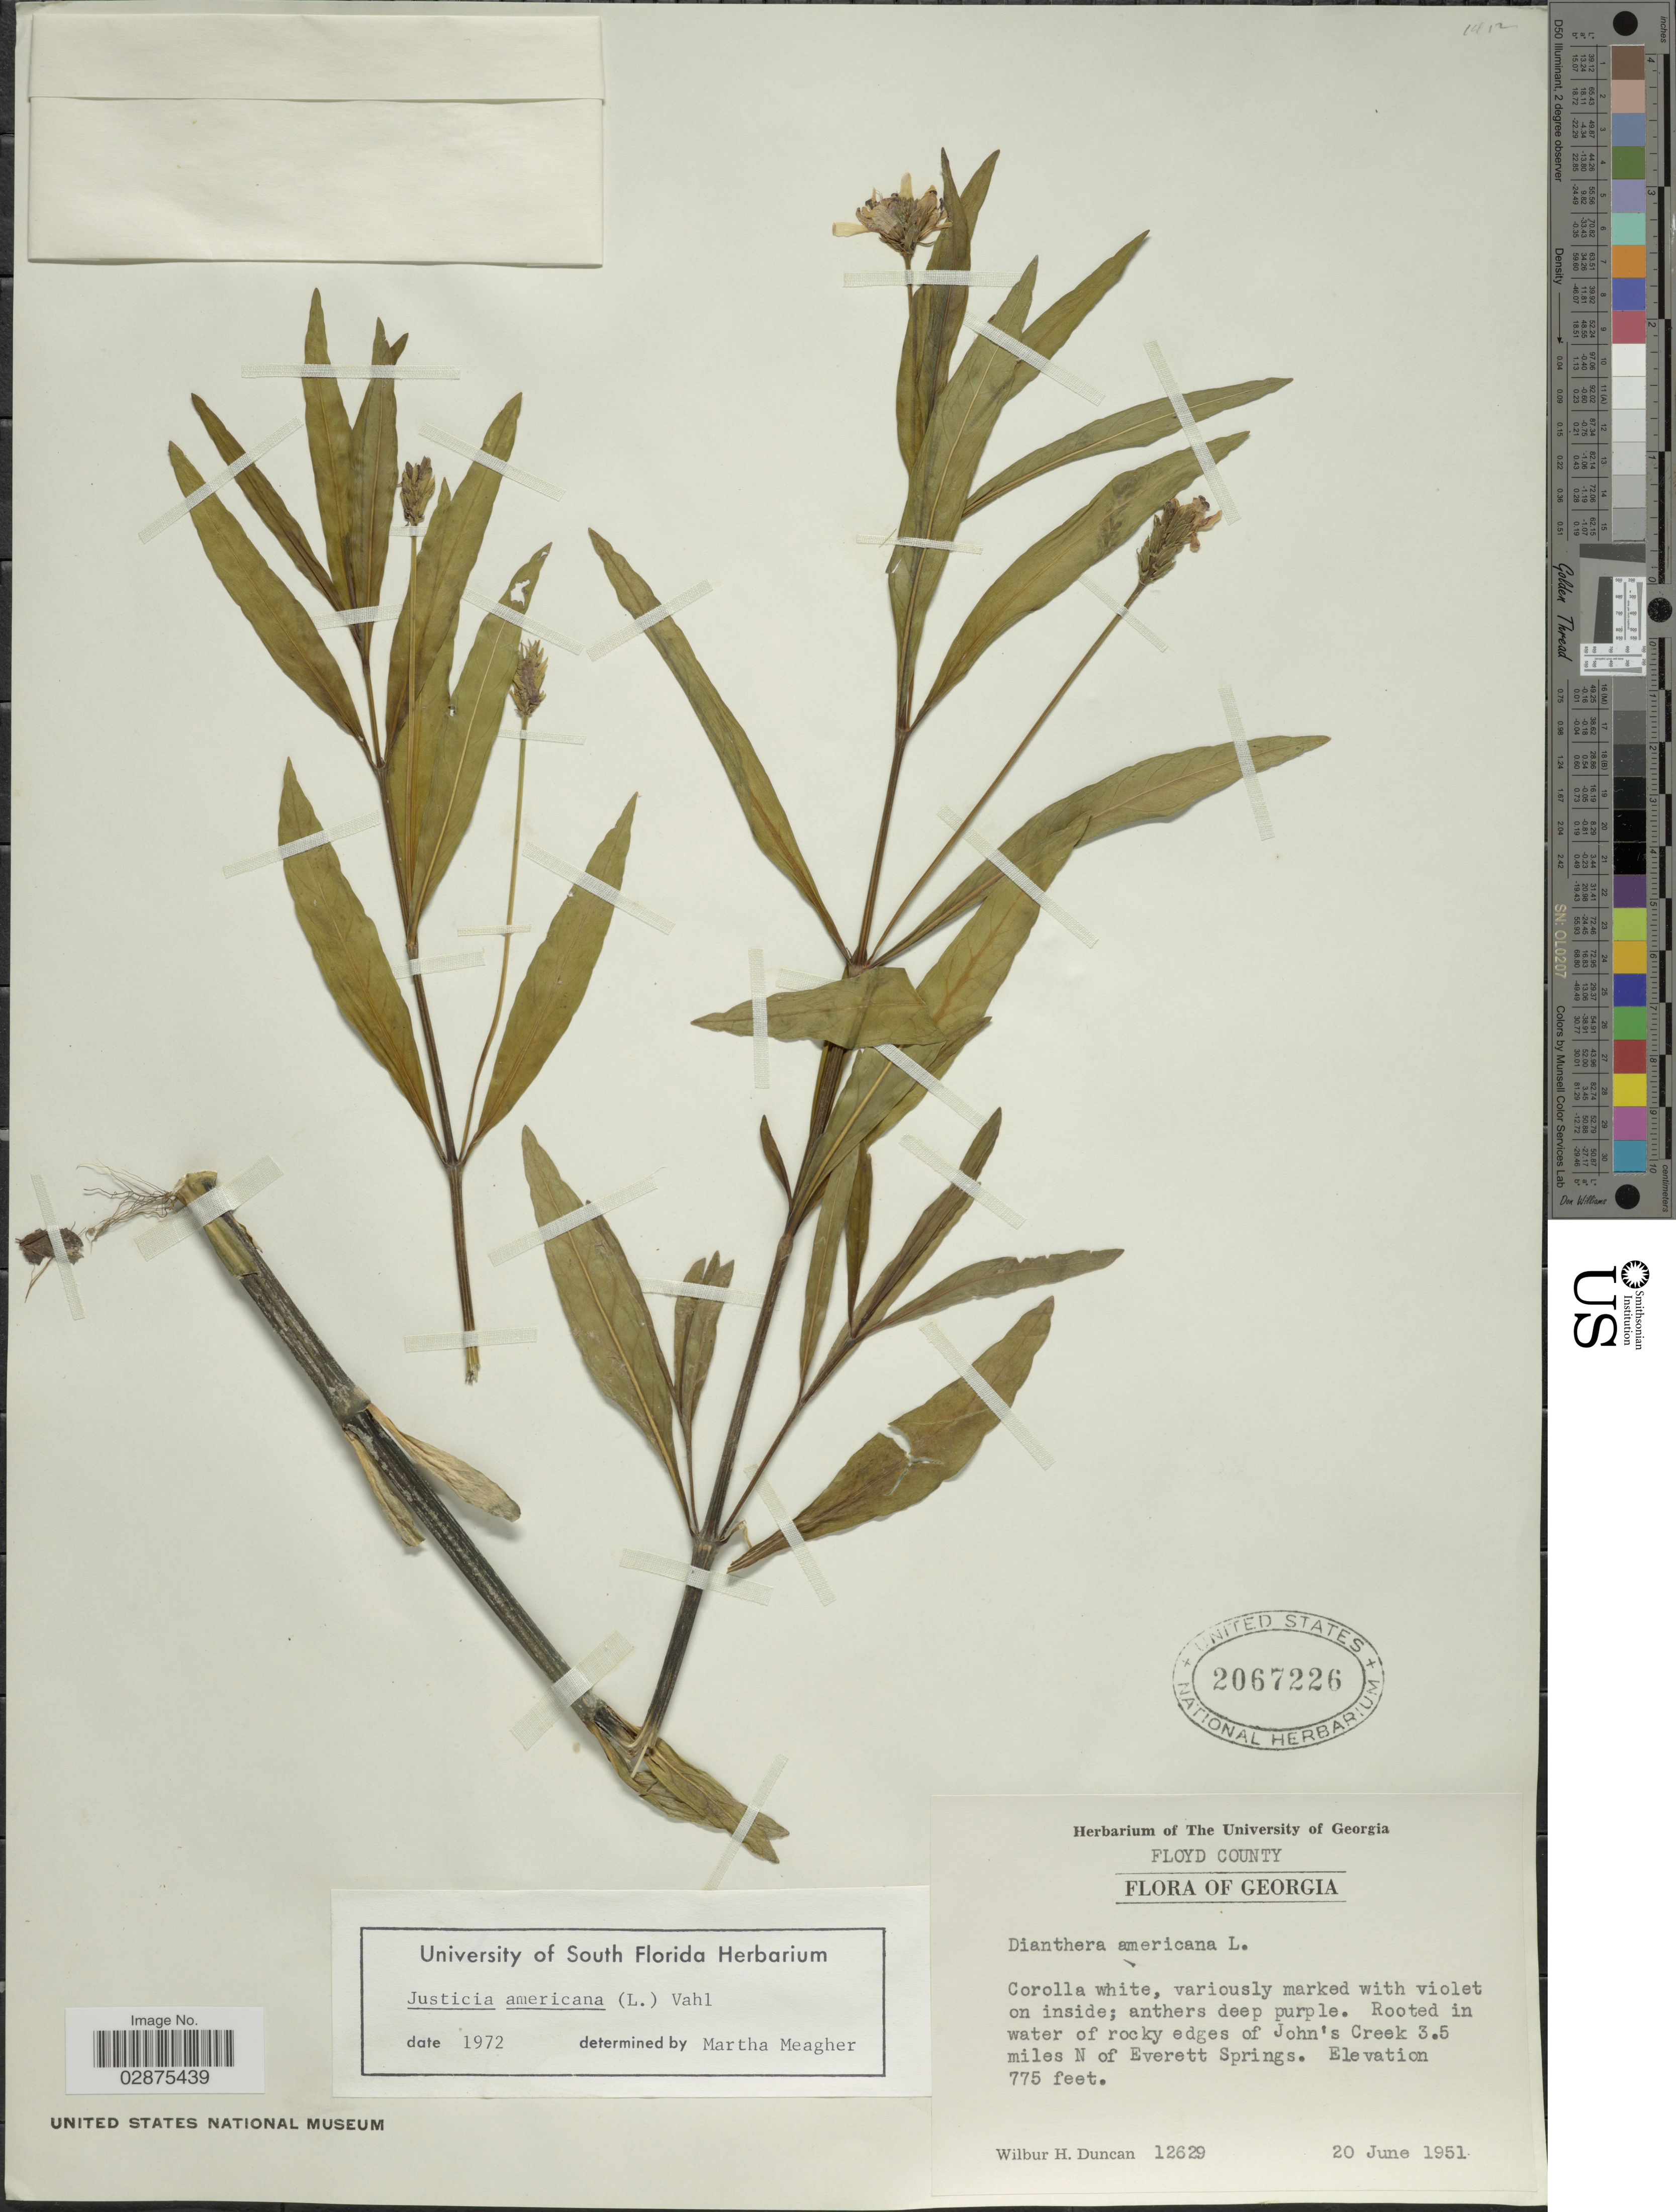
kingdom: Plantae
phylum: Tracheophyta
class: Magnoliopsida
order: Lamiales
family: Acanthaceae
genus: Justicia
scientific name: Justicia americana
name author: (L.) Vahl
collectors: W. H. Duncan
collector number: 12629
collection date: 1951-06-20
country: United States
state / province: Georgia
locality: Floyd County. Rooted in water of rocky edges of John's Creek 3.5 miles N of Everett Springs.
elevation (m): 236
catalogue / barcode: US 2067226